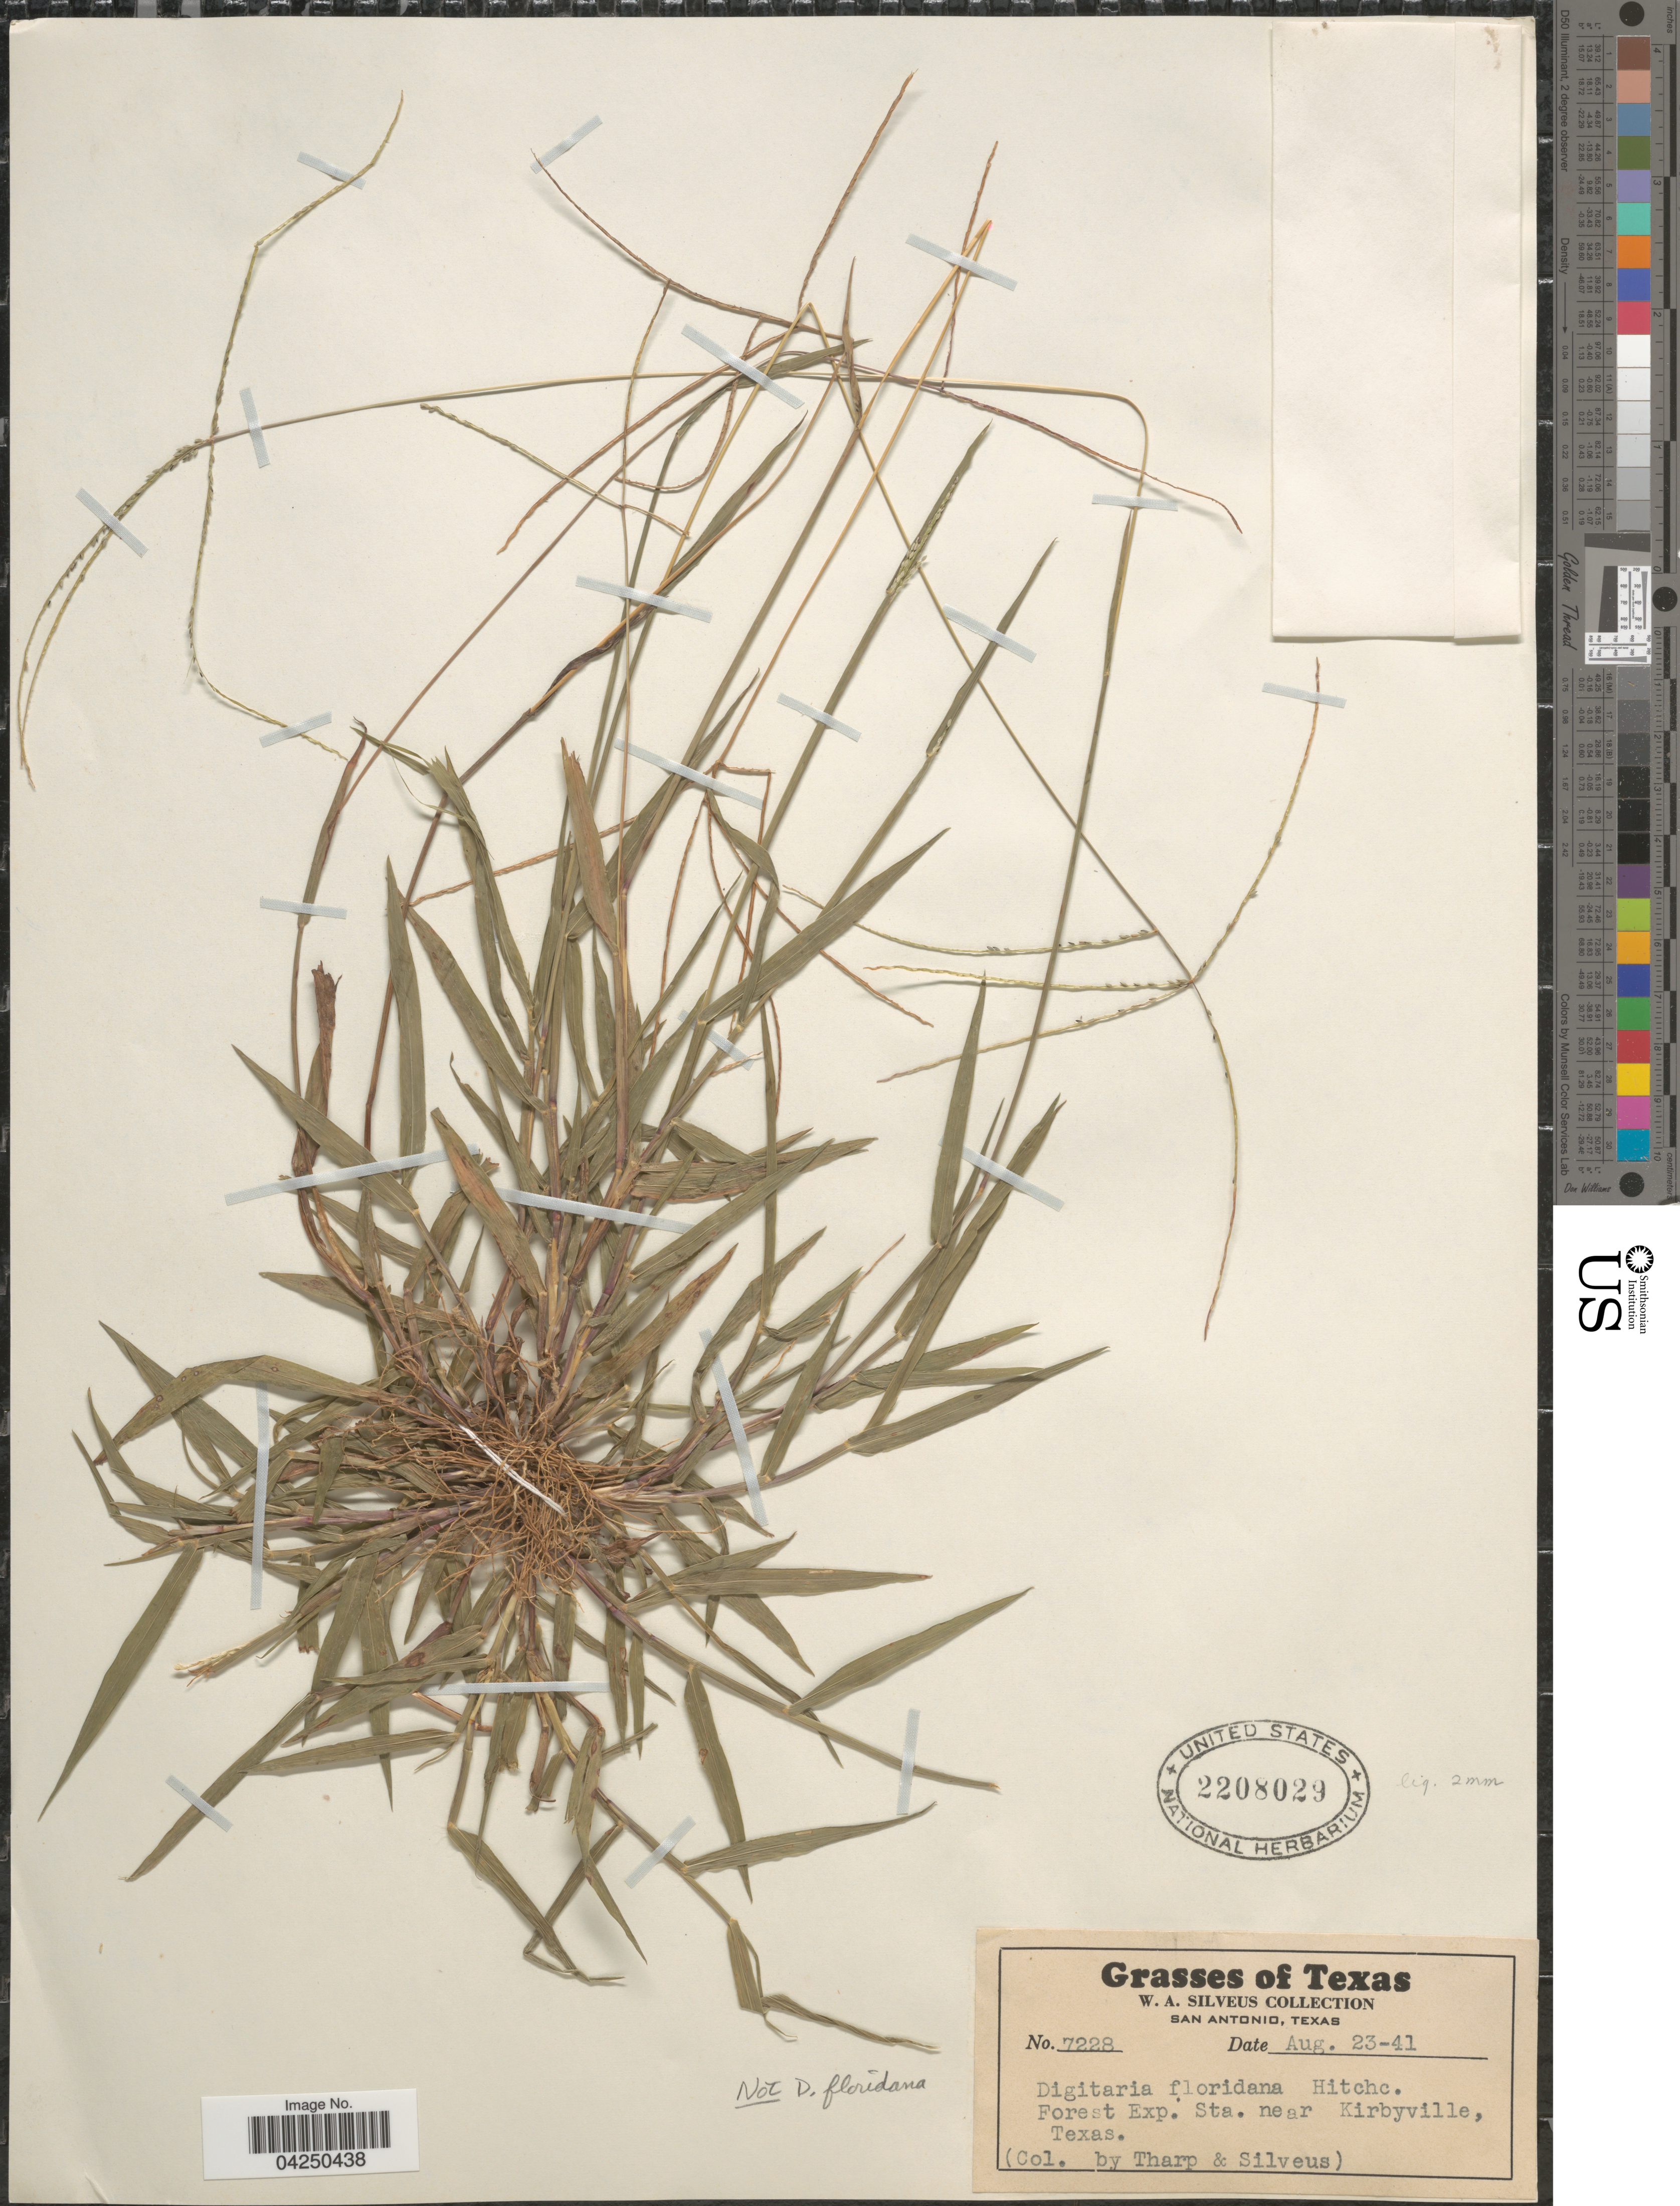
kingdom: Plantae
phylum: Tracheophyta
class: Liliopsida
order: Poales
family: Poaceae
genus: Digitaria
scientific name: Digitaria sp.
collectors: Tharp, -- & W. Silveus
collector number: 7228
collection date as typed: Transcribed d/m/y: 23/8/41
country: United States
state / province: Texas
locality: Forest Exp. Sta. near Kirbyville.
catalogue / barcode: US 2208029